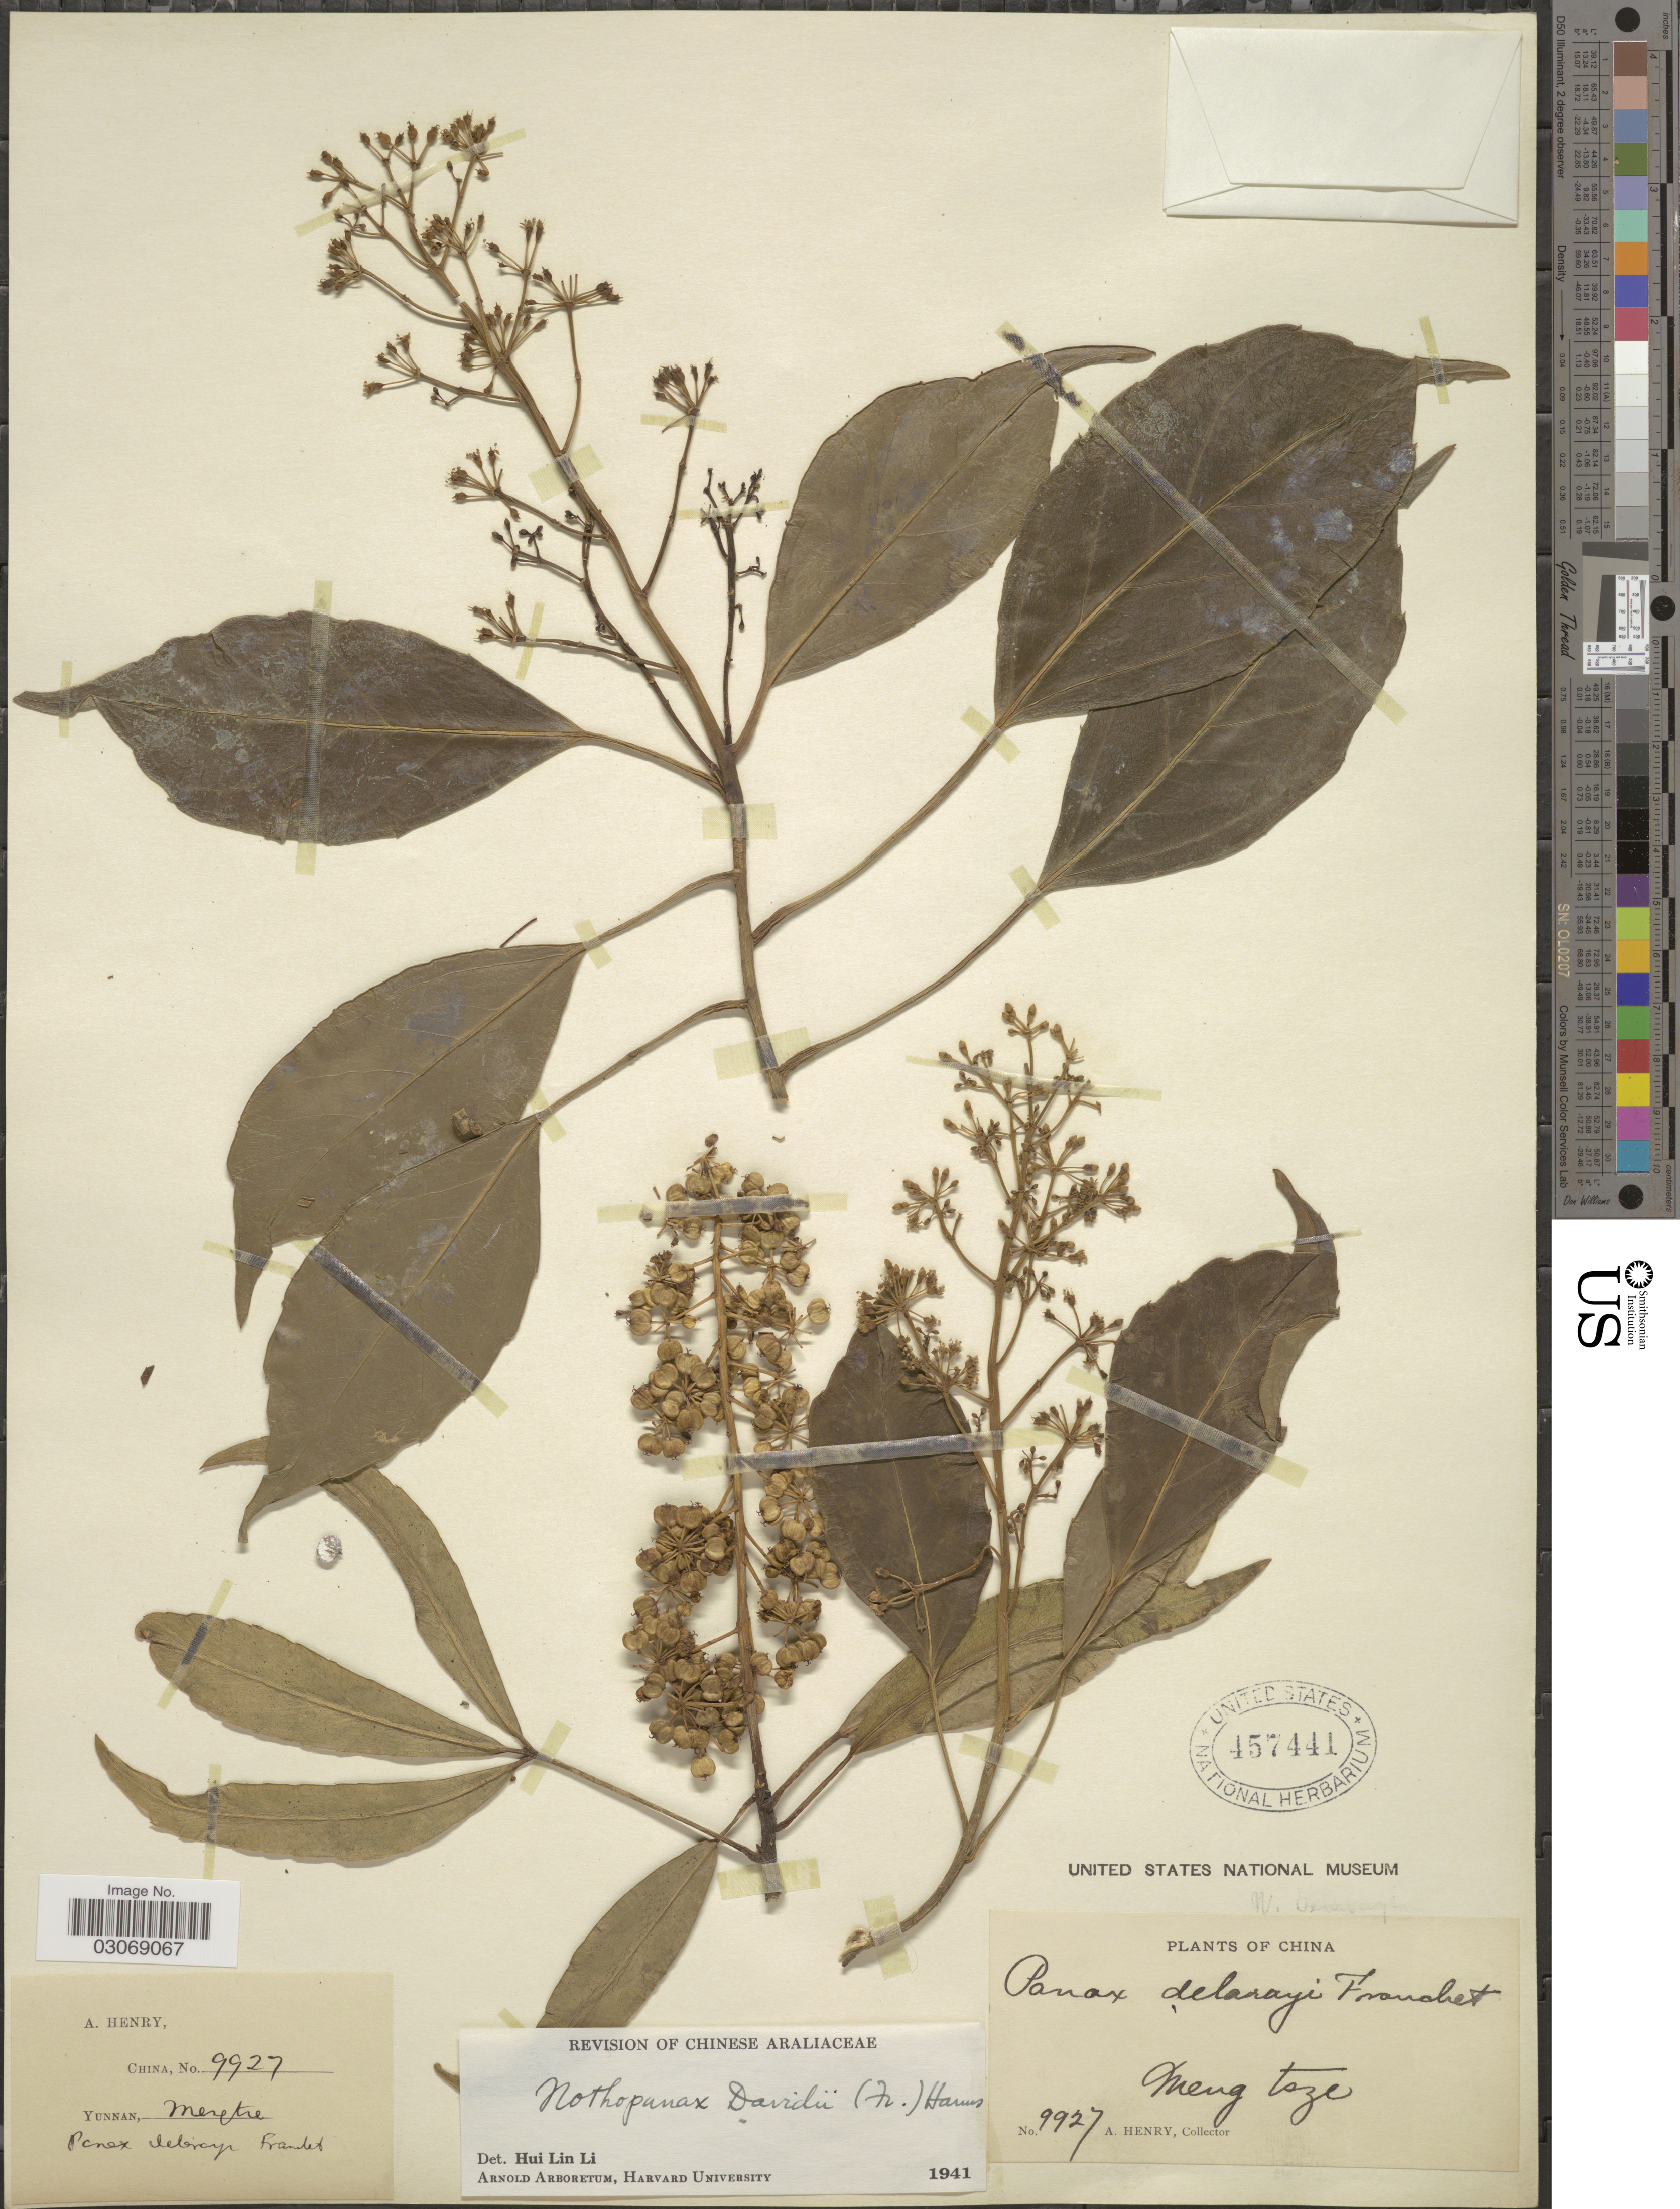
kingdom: Plantae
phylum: Tracheophyta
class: Magnoliopsida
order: Apiales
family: Araliaceae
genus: Nothopanax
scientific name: Nothopanax davidii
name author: (Franch.) Harms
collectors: A. Henry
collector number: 9927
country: China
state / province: Yunnan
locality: Meng tsze.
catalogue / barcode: US 457441